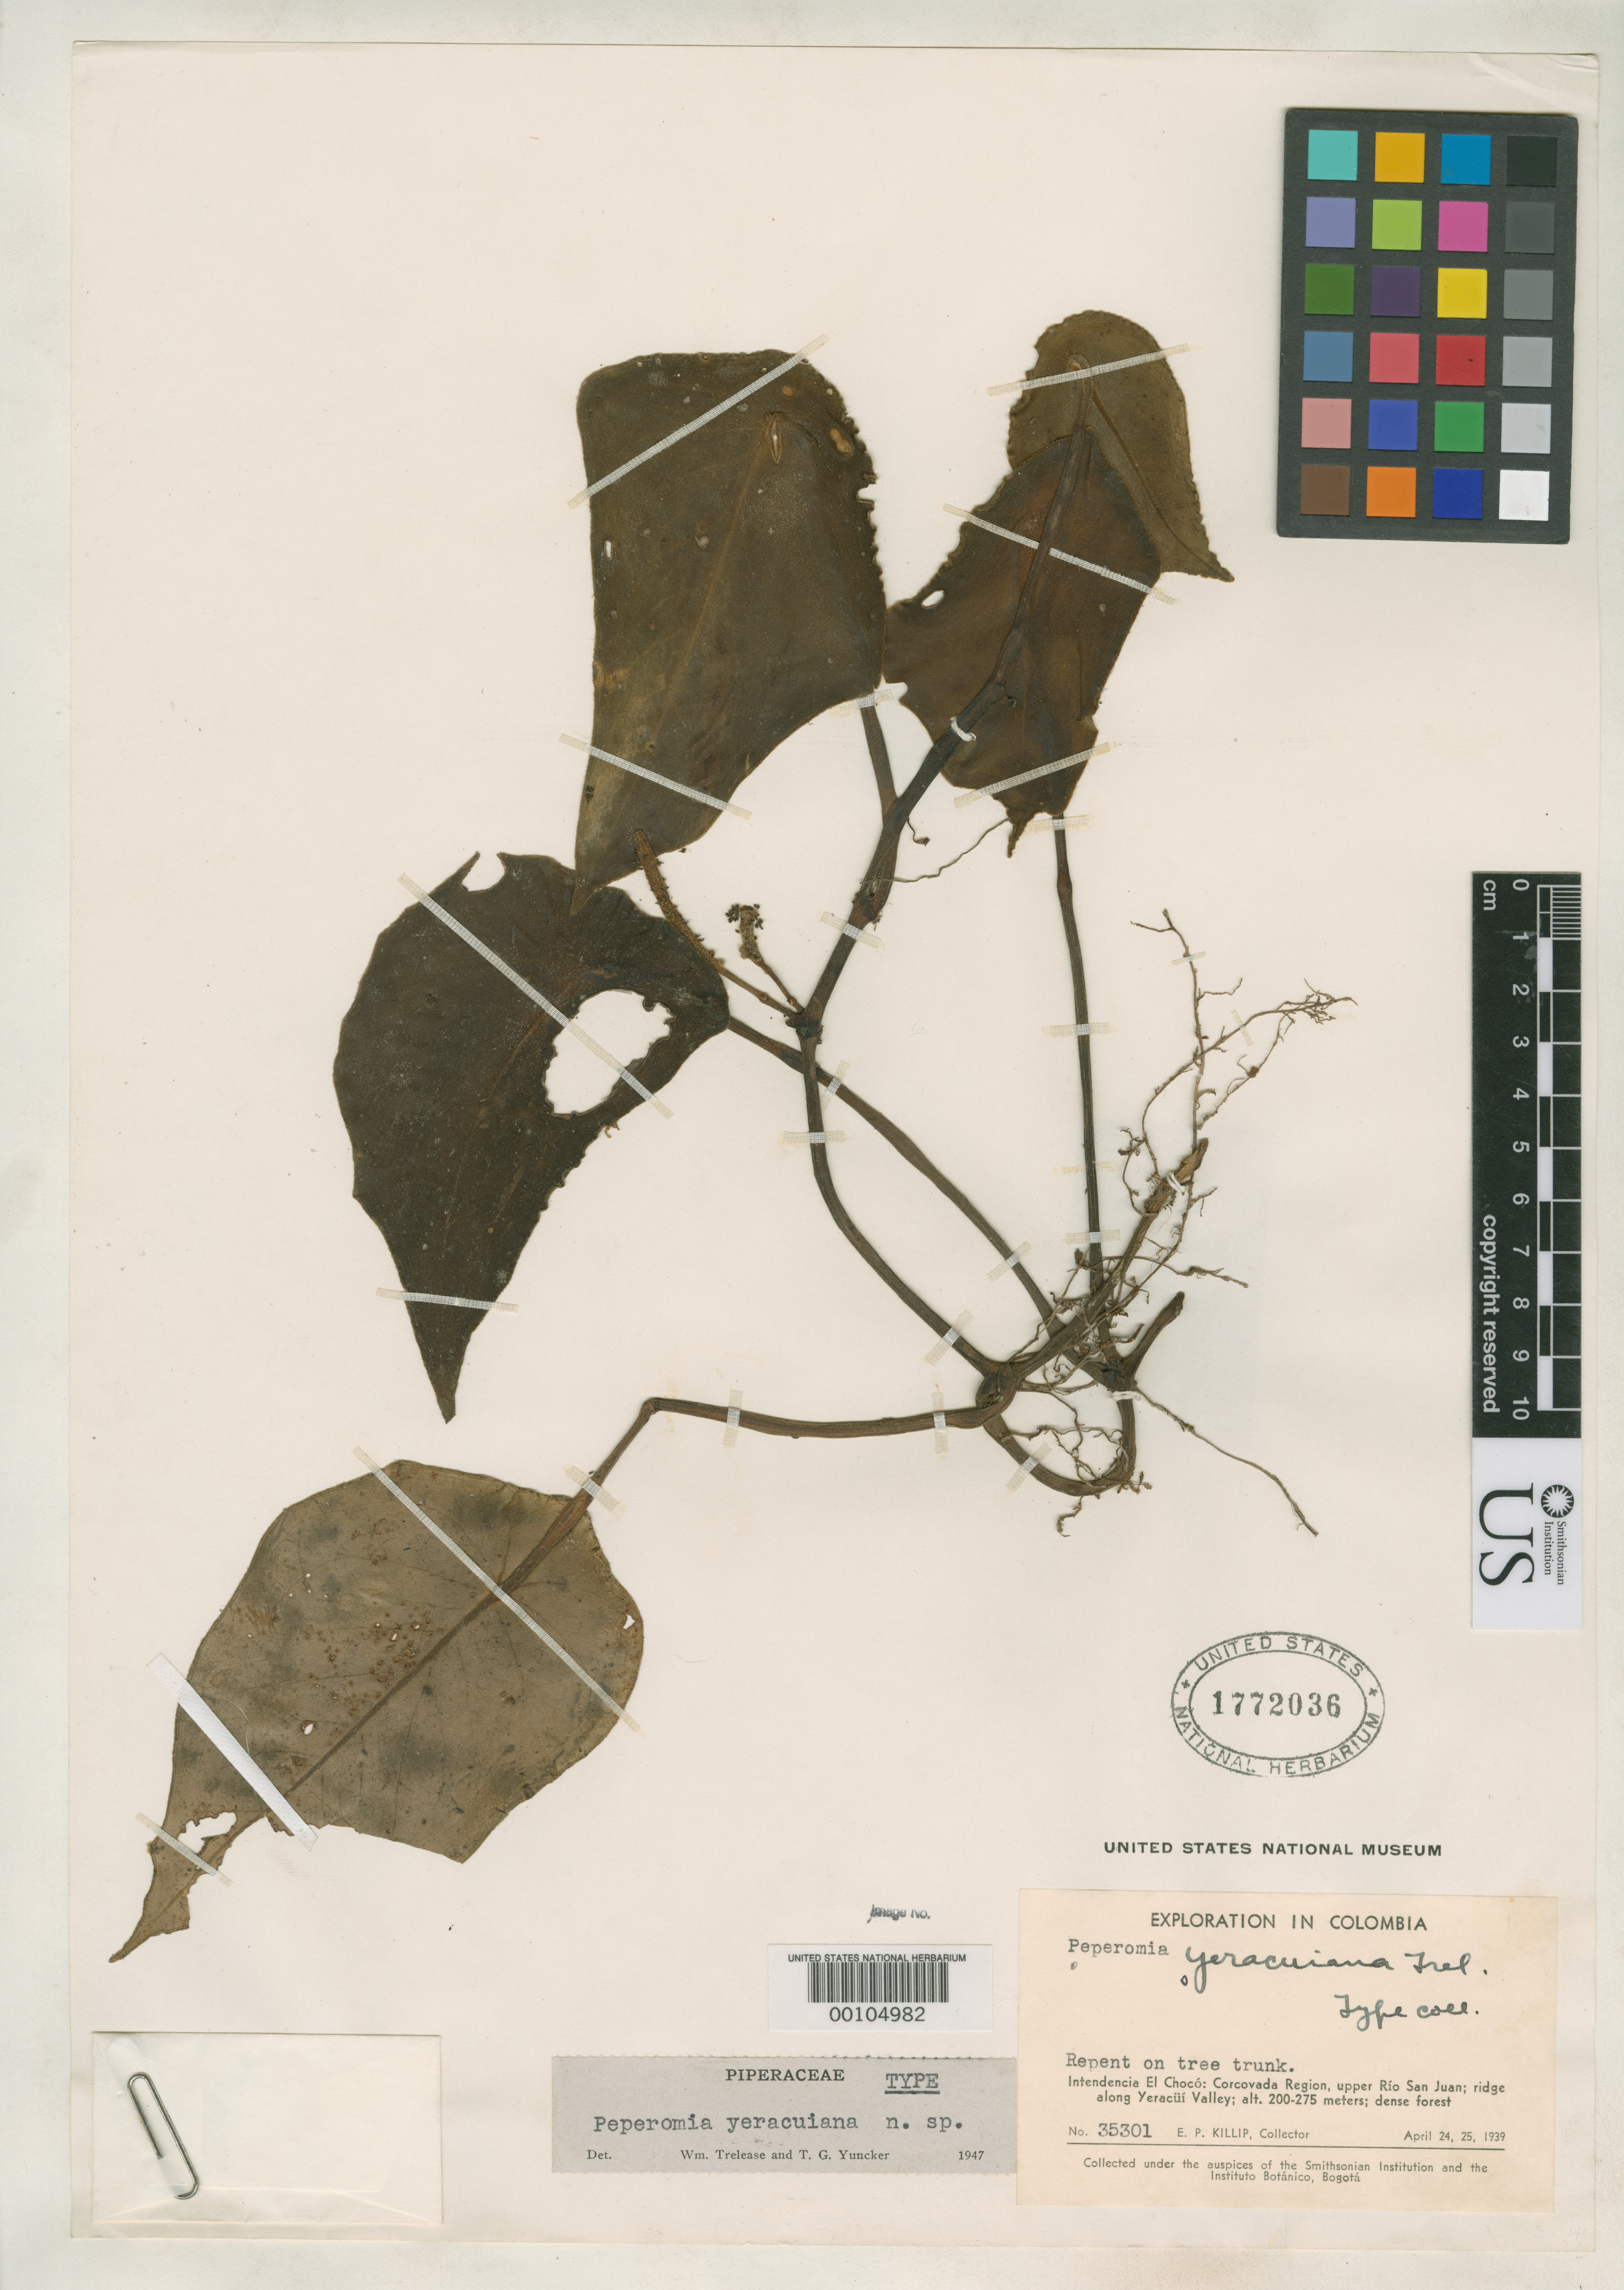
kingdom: Plantae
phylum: Tracheophyta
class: Magnoliopsida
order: Piperales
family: Piperaceae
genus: Peperomia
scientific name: Peperomia yeracuiana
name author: Trel. & Yunck.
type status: Holotype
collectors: E. P. Killip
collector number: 35301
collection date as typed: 24 Apr 1939 and 25 Apr 1939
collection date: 1939-04-24,1939-04-25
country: Colombia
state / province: Chocó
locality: Corcovada region, Rio San Juan, along Yeracui Valley.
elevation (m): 200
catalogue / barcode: US 1772036